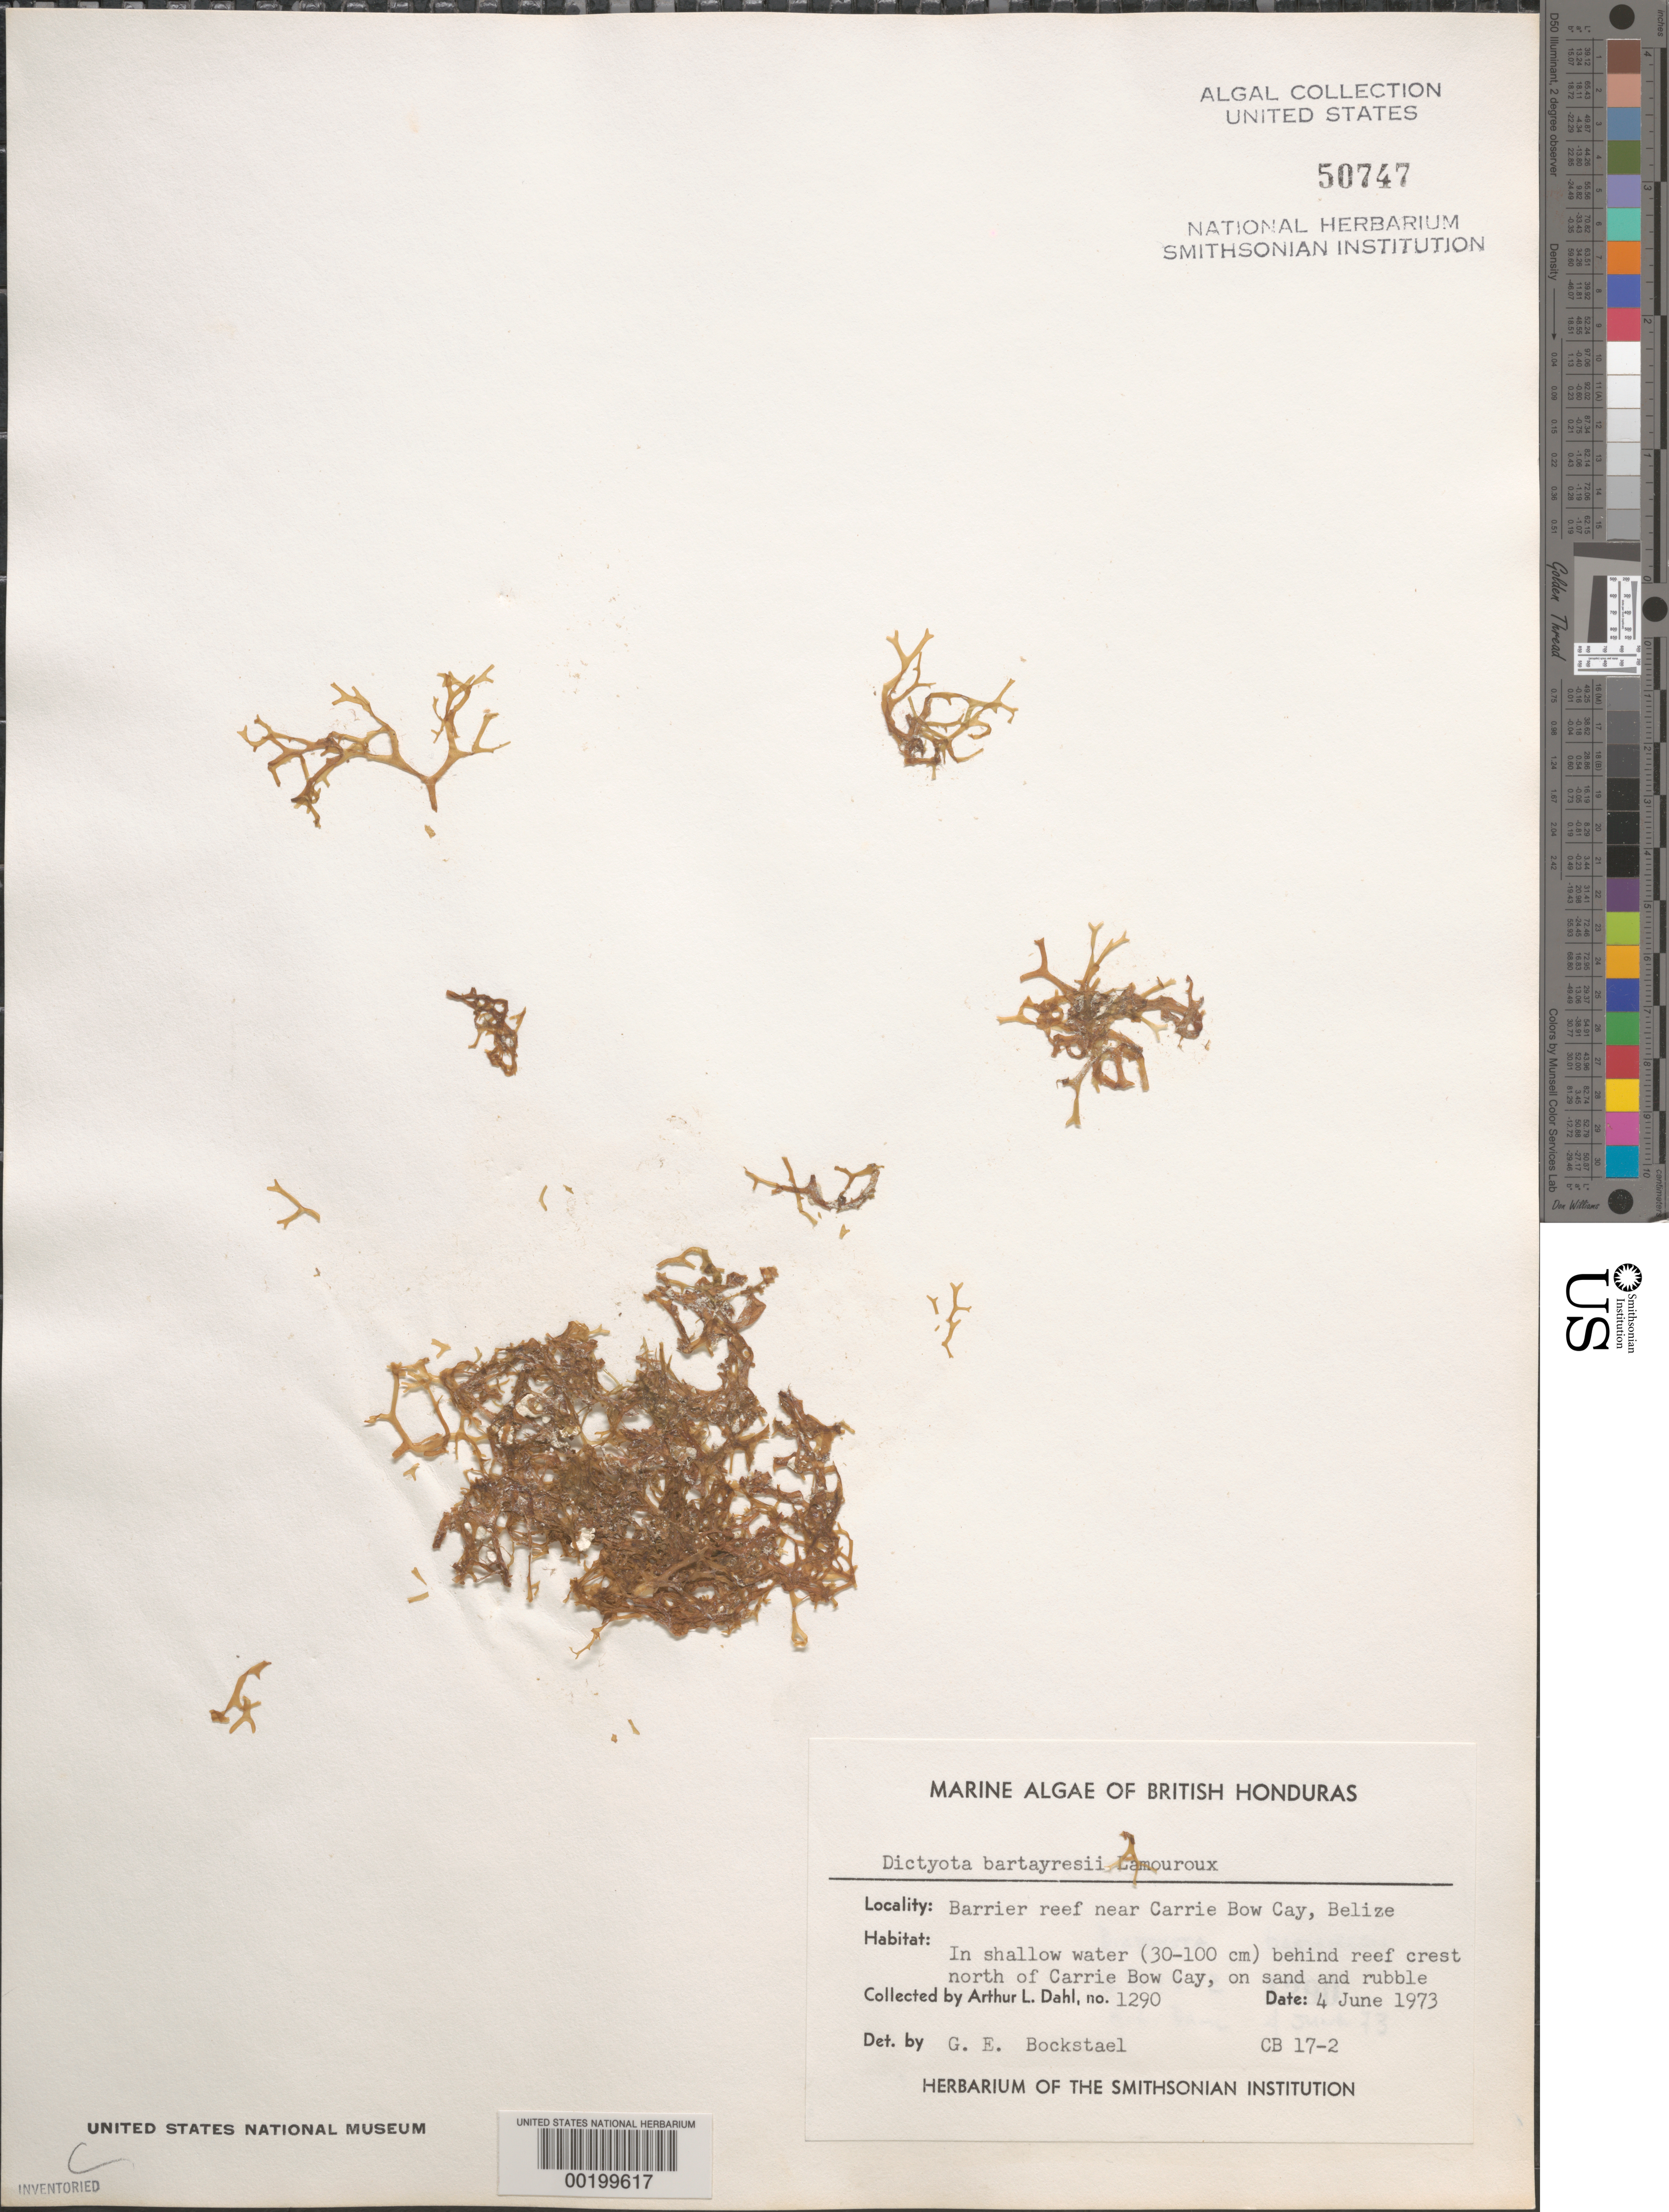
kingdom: Chromista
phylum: Ochrophyta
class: Phaeophyceae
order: Dictyotales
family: Dictyotaceae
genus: Dictyota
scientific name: Dictyota bartayresiana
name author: J.V.Lamouroux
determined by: Bockstael, G. E.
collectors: A. Dahl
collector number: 1290 & CB 17-2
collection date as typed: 04 Jun 1973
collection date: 1973-06-04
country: Belize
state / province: Stann Creek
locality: North of Carrie Bow Cay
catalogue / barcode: US 50747